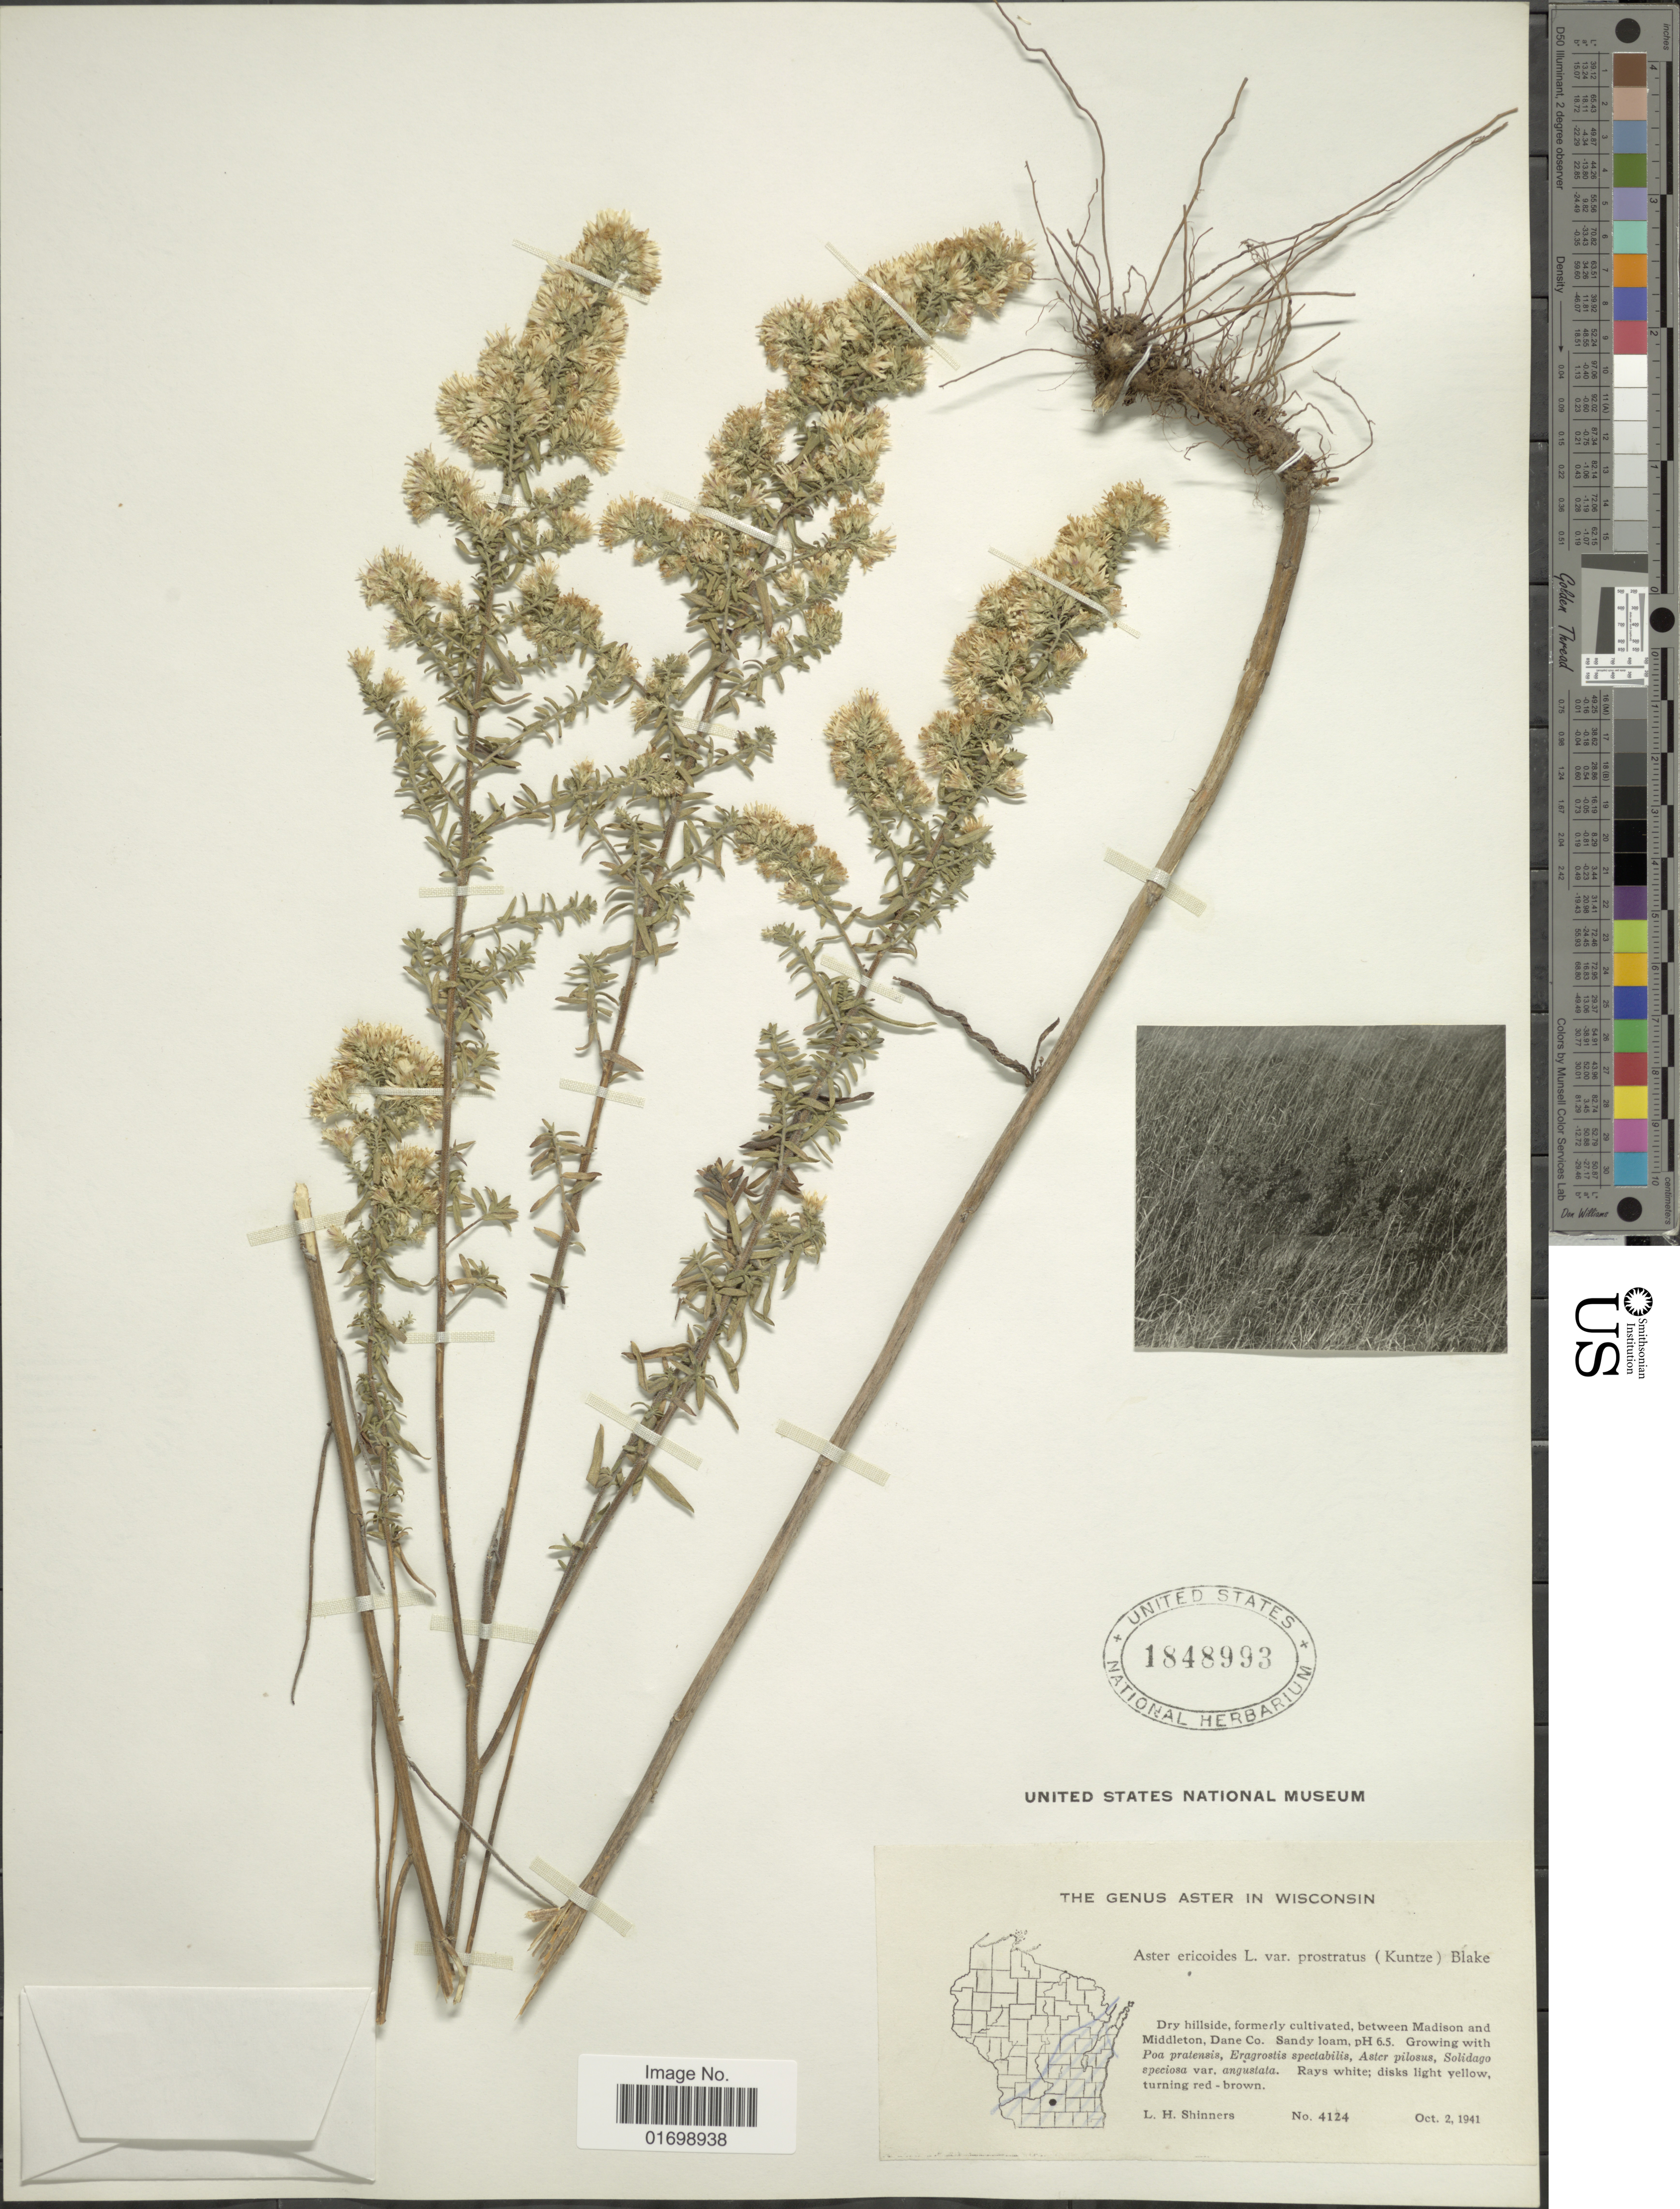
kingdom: Plantae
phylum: Tracheophyta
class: Magnoliopsida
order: Asterales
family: Asteraceae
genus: Symphyotrichum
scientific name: Symphyotrichum ericoides var. prostratum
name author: (Kuntze) G.L. Nesom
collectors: L. H. Shinners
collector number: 4124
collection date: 1941-10-02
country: United States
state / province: Wisconsin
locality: The Genus Aster, dry hillside, formerly cultivated, between Madison and Middleton, Dane Co., sandy loam, pH 6.5.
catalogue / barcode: US 1848993